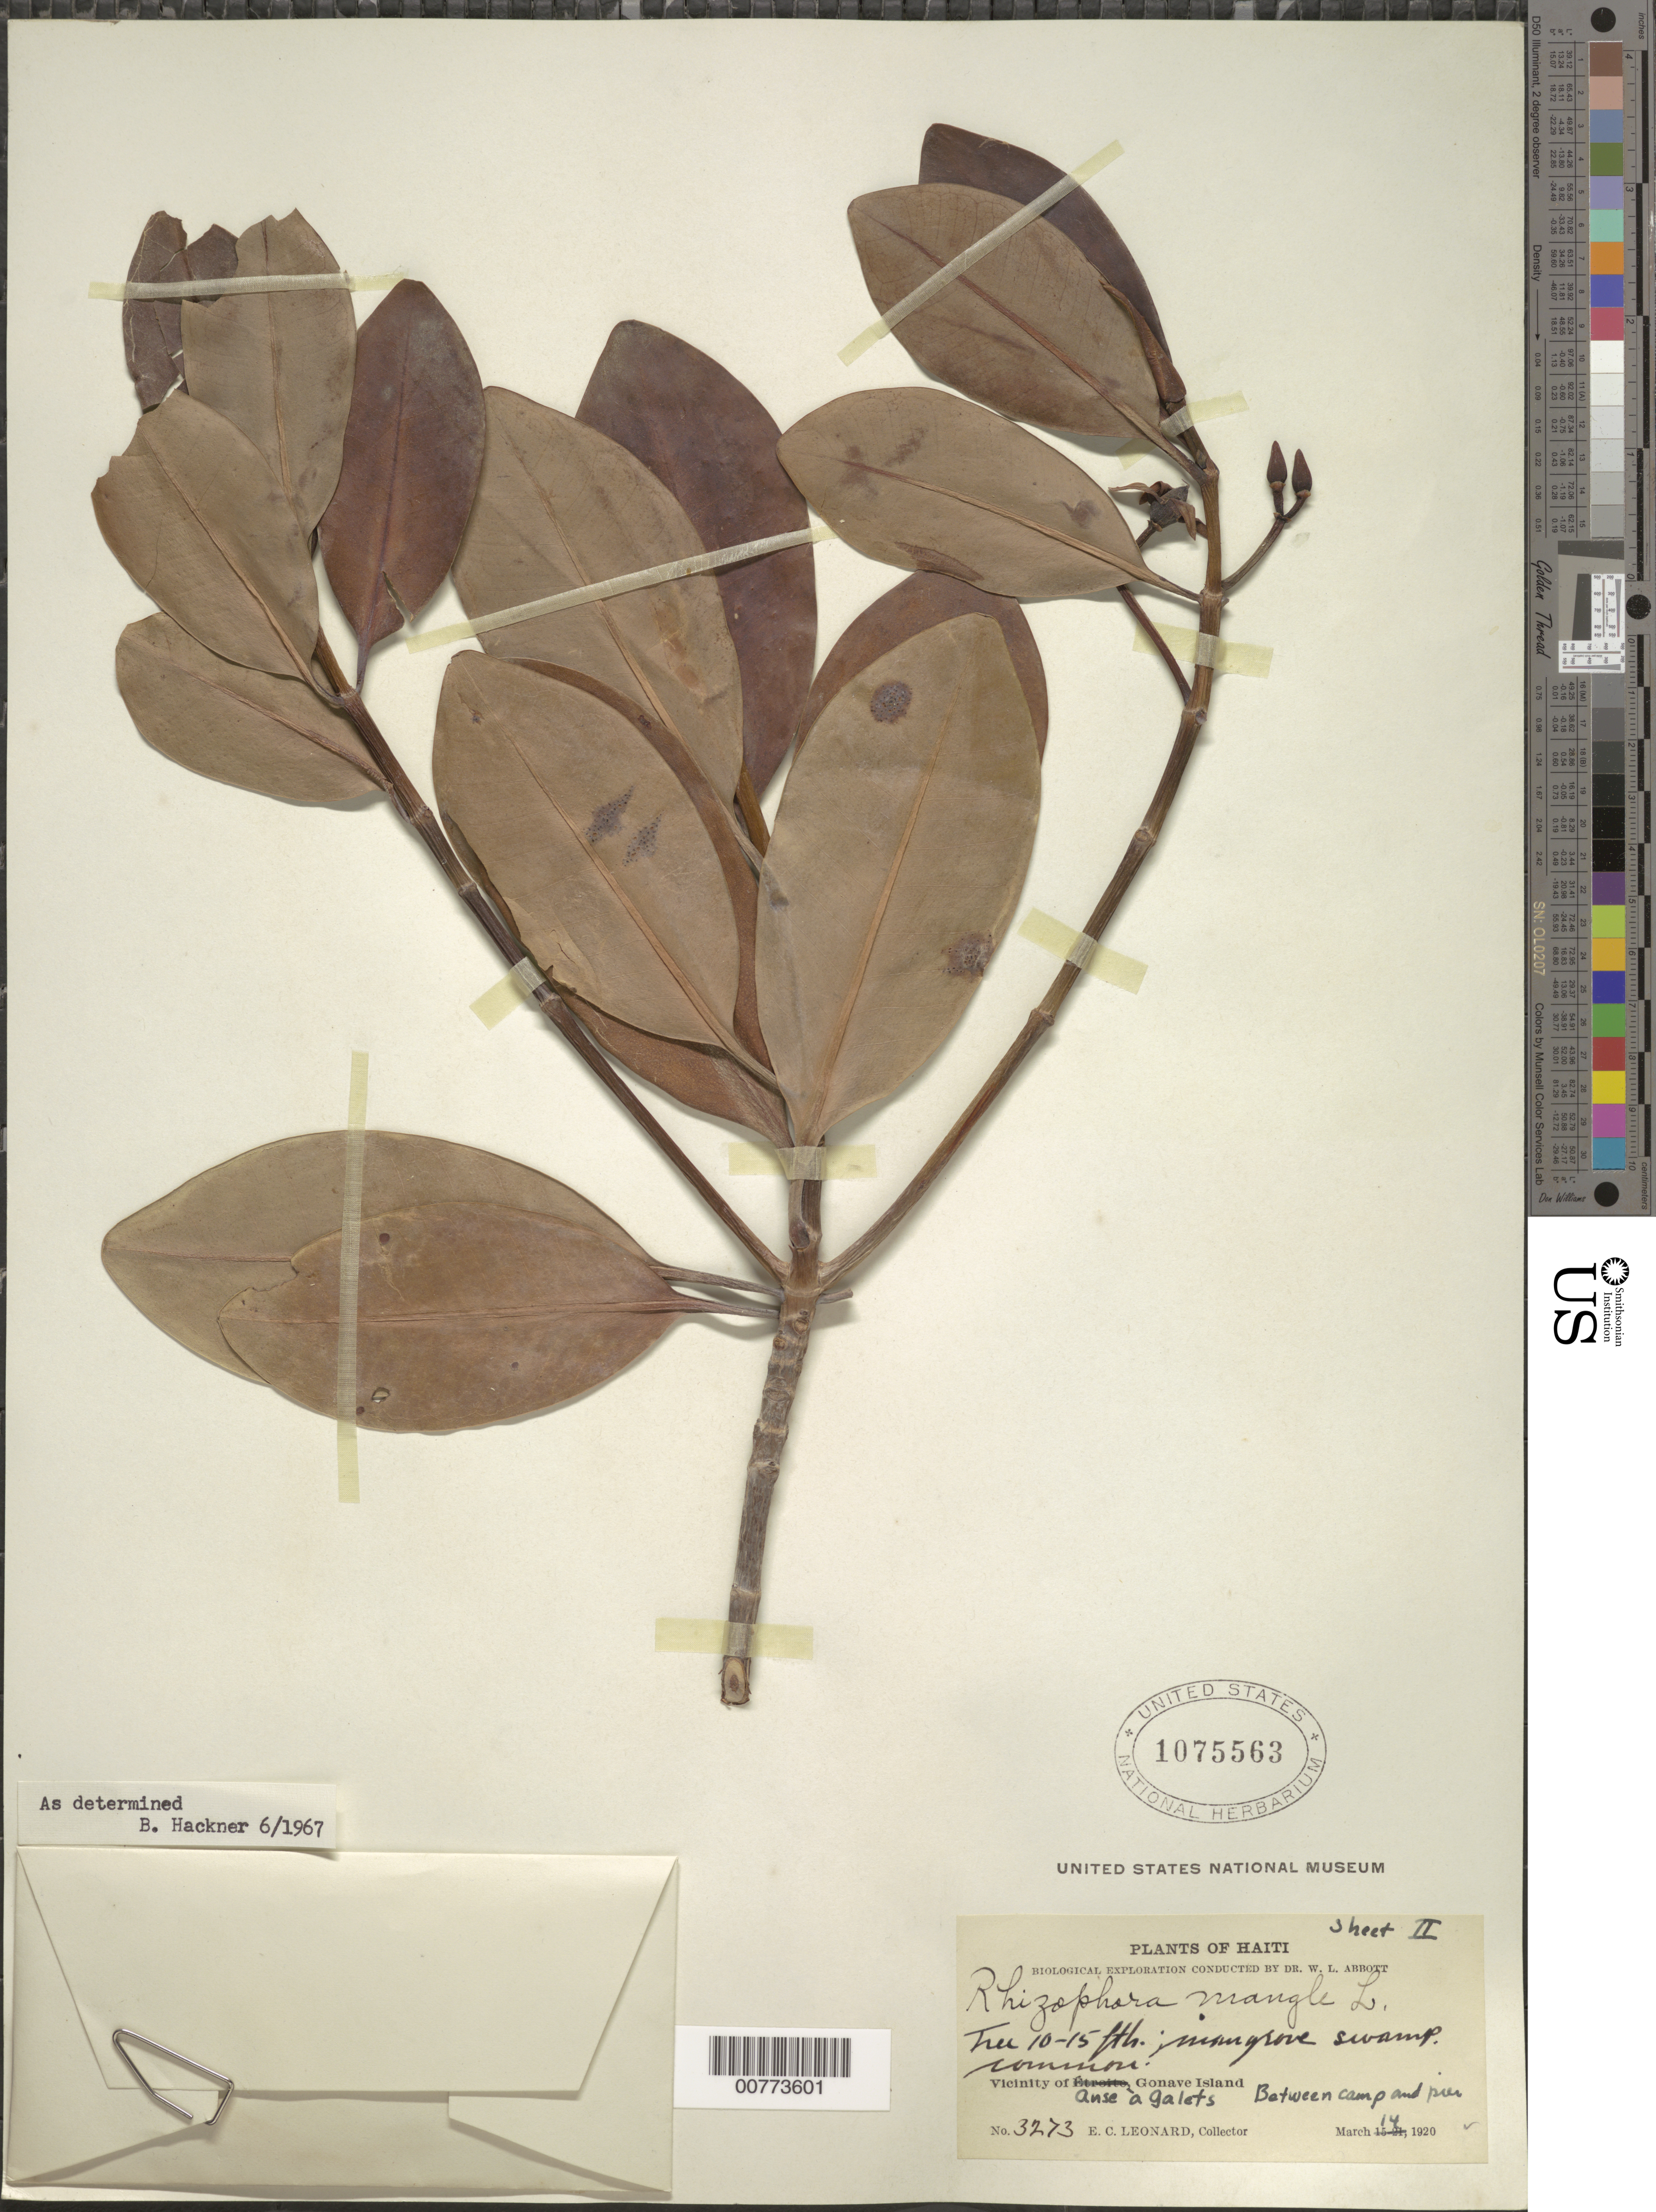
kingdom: Plantae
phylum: Tracheophyta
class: Magnoliopsida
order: Malpighiales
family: Rhizophoraceae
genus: Rhizophora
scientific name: Rhizophora mangle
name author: L.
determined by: Hackner, B.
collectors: E. C. Leonard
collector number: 3273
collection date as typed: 14 May 1920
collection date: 1920-05-14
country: Haiti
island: Hispaniola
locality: Gonave Island, vicinity of Anse à galets, between camp and "prei".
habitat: Mangrove swamp.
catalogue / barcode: US 1075563